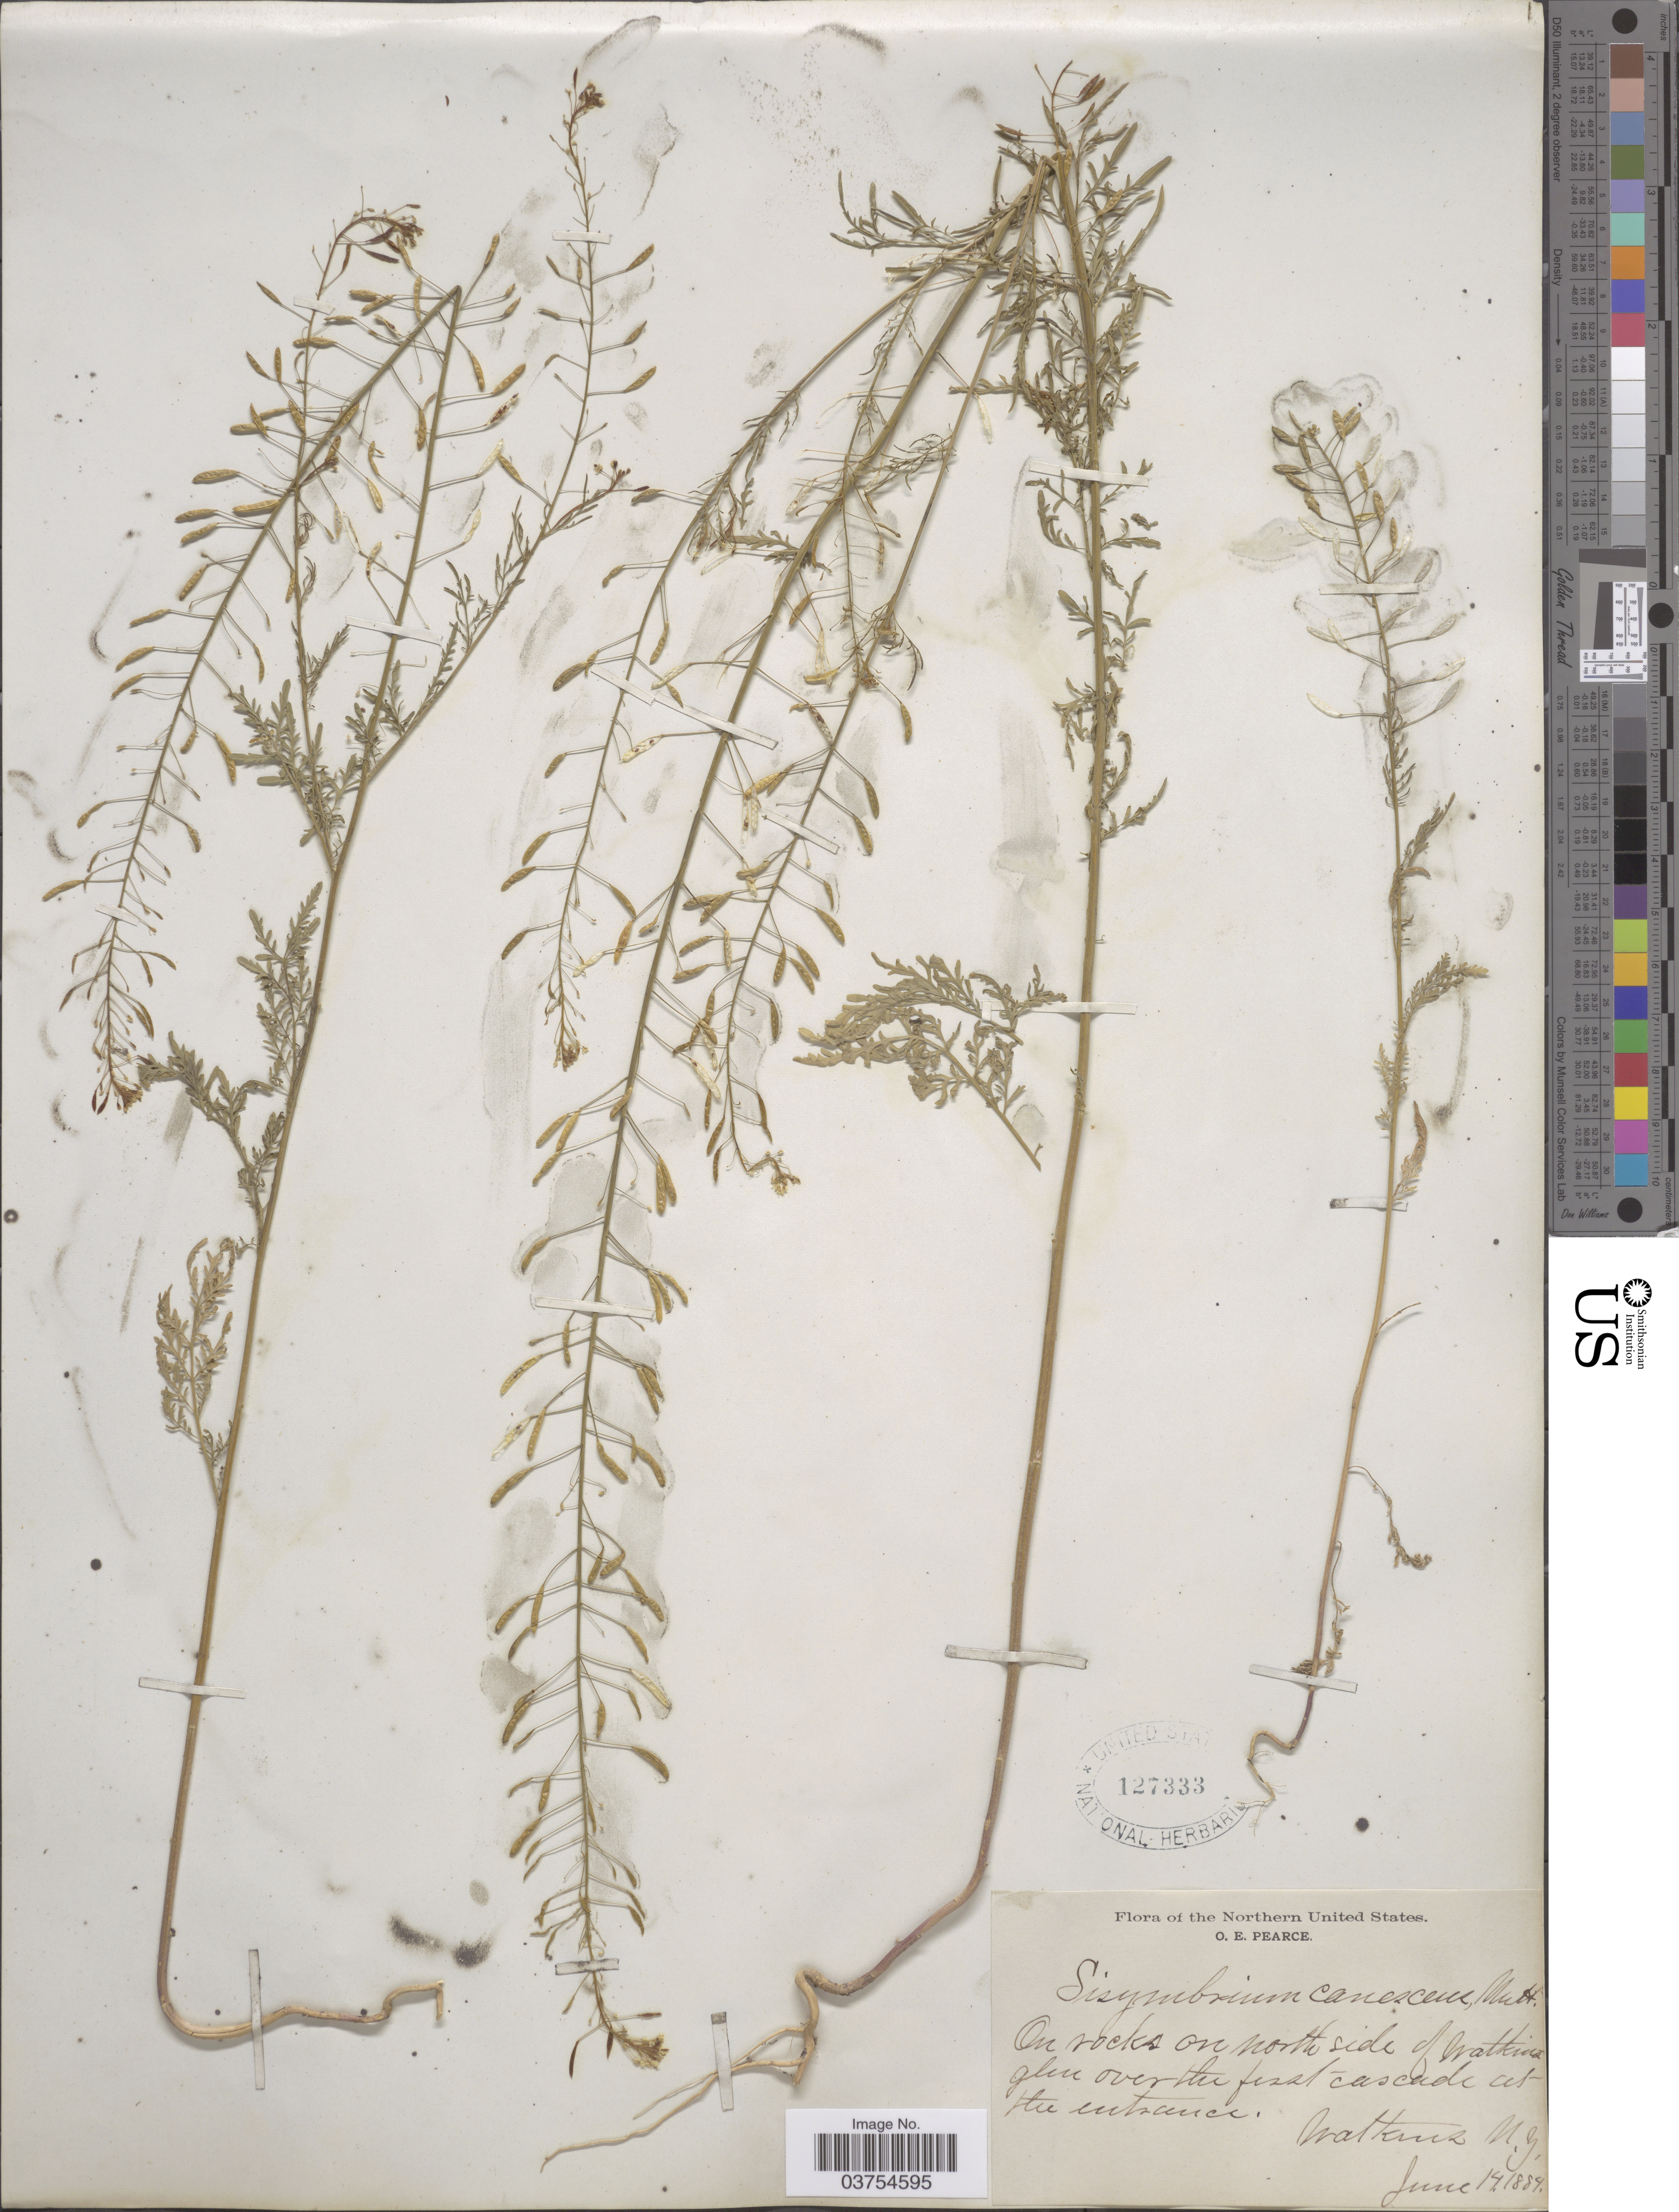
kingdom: Plantae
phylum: Tracheophyta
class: Magnoliopsida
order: Brassicales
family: Brassicaceae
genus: Descurainia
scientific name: Descurainia pinnata var. brachycarpa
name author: (Richardson) Fernald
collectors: O. E. Pearce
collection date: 1884-06-14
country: United States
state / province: New York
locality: On rocks on north side of Watkins glen over the first cascade at the entrance. Watkins.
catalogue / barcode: US 127333